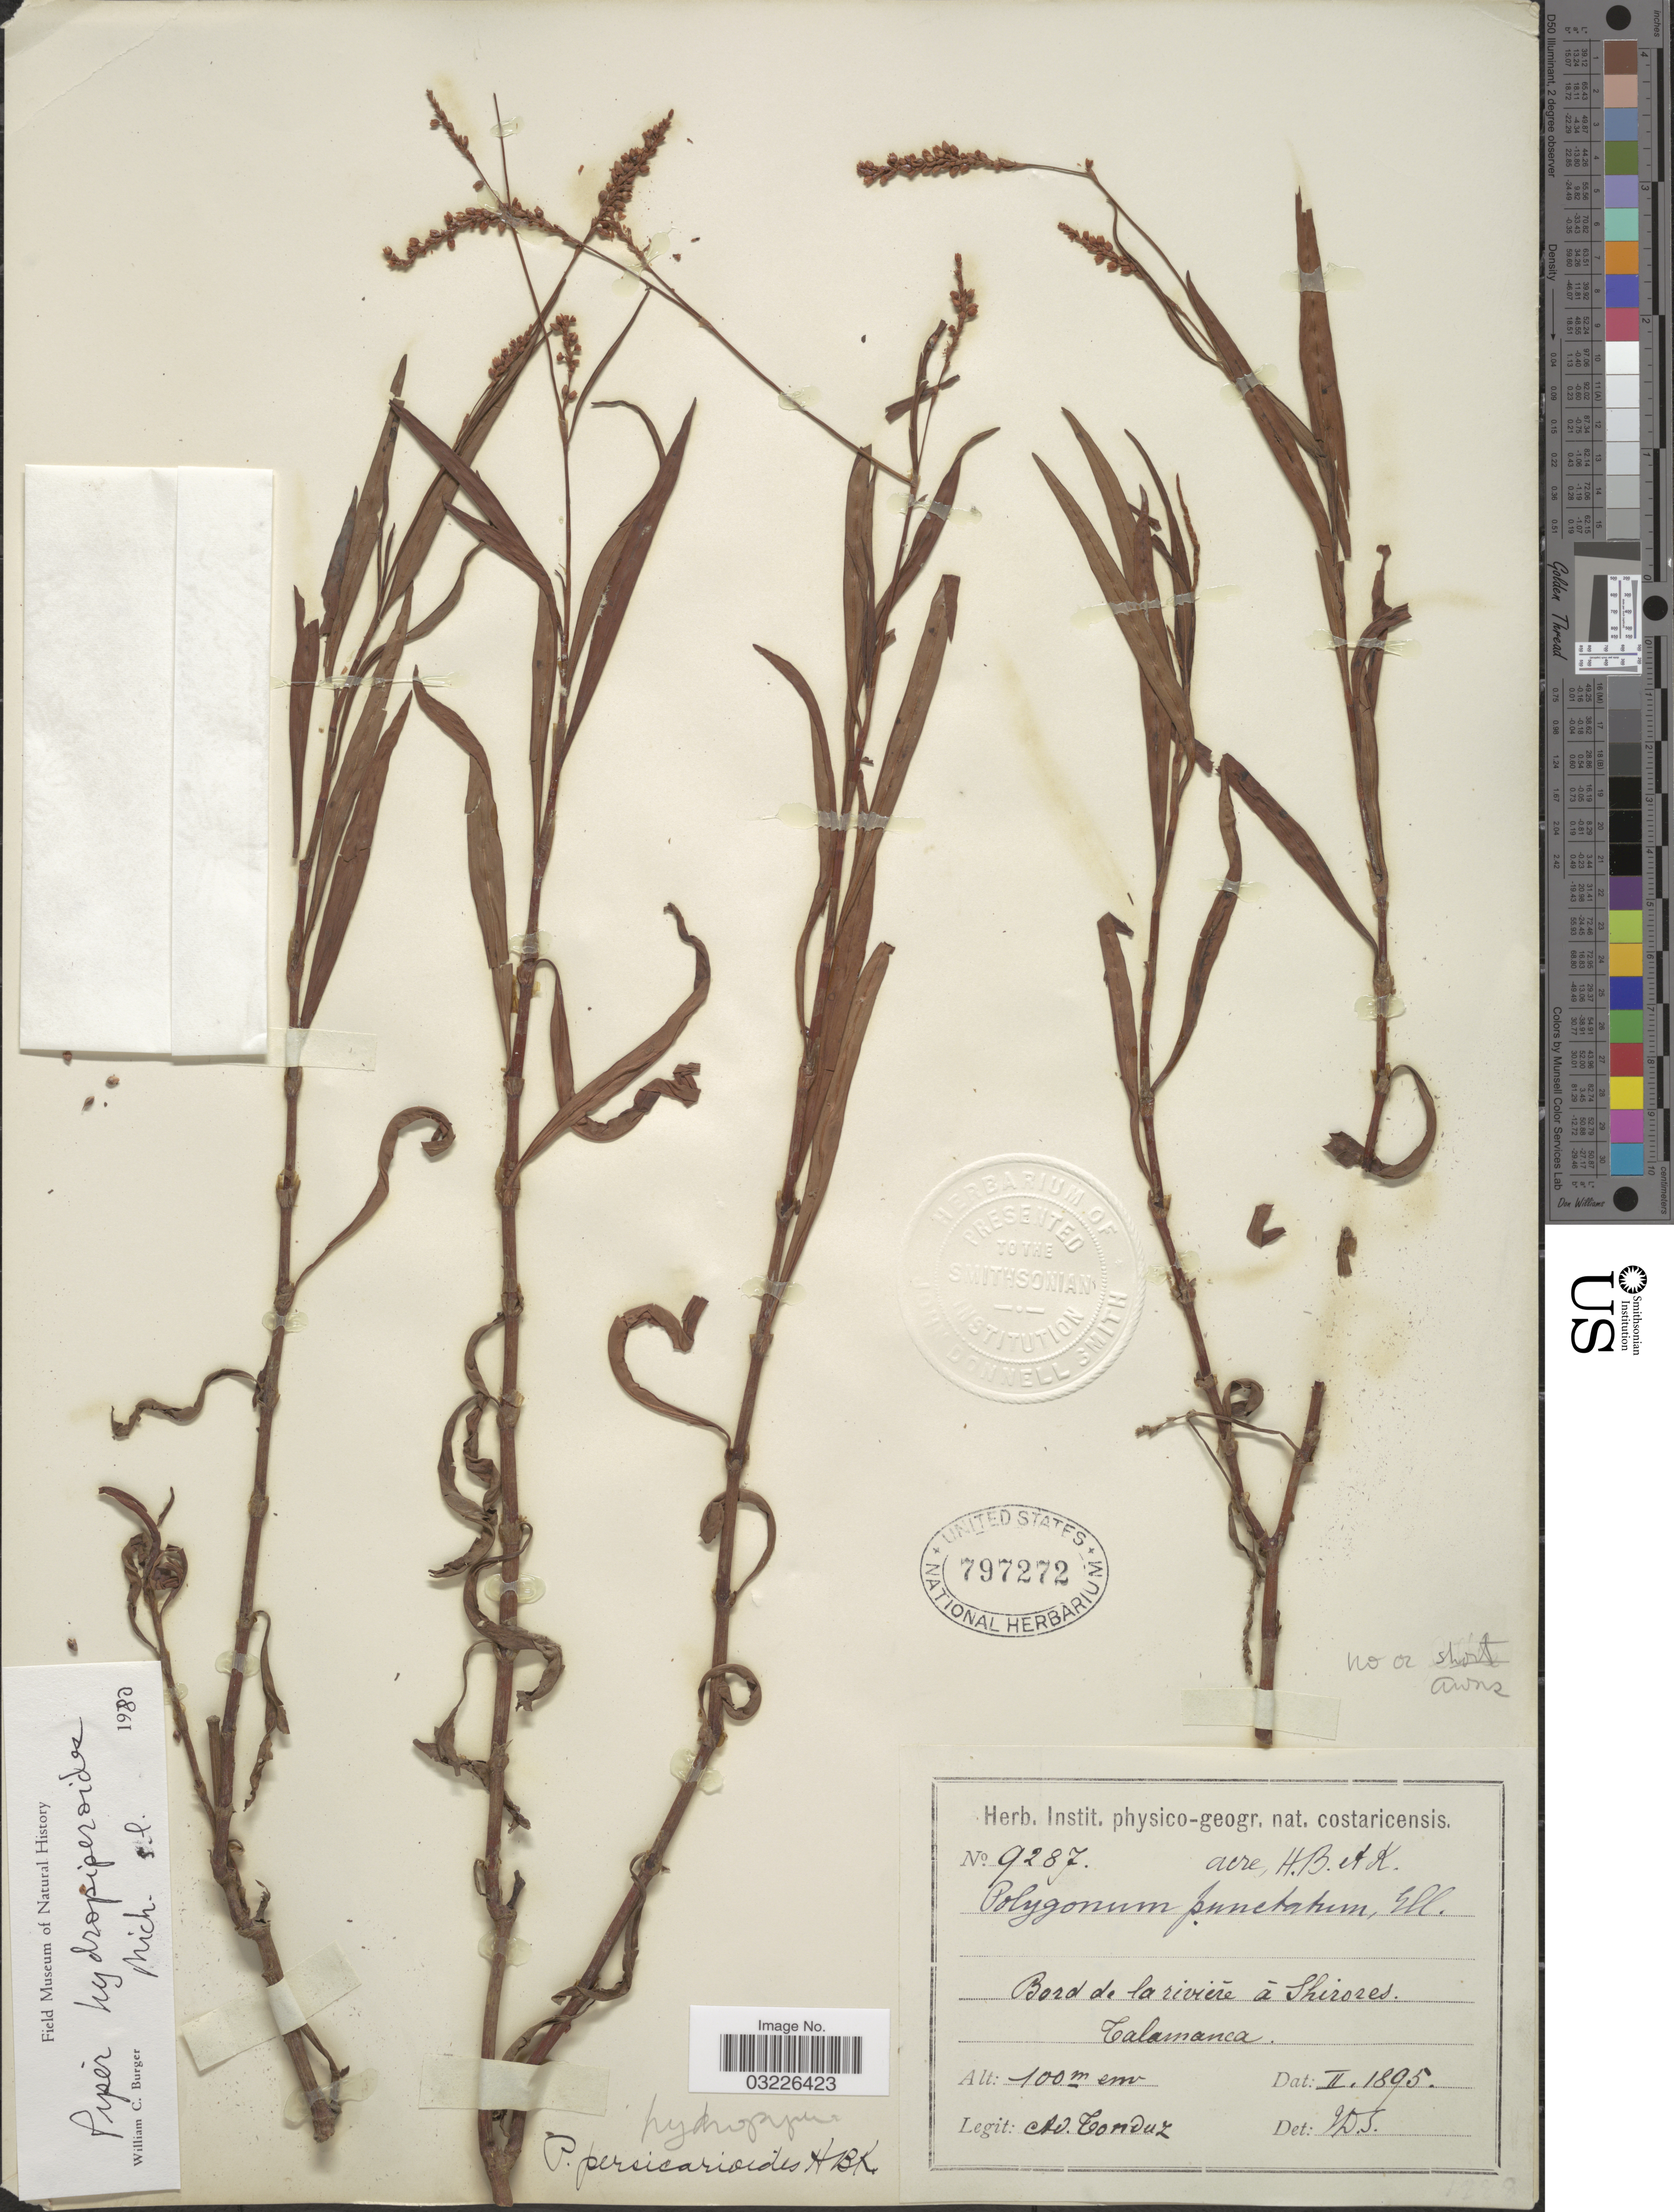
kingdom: Plantae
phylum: Tracheophyta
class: Magnoliopsida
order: Caryophyllales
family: Polygonaceae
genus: Polygonum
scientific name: Polygonum hydropiperoides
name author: Michx.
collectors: A. Tonduz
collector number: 9287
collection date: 1895-02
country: Costa Rica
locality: Bord de la rivière á Shirores. Talamanca.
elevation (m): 100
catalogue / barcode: US 797272